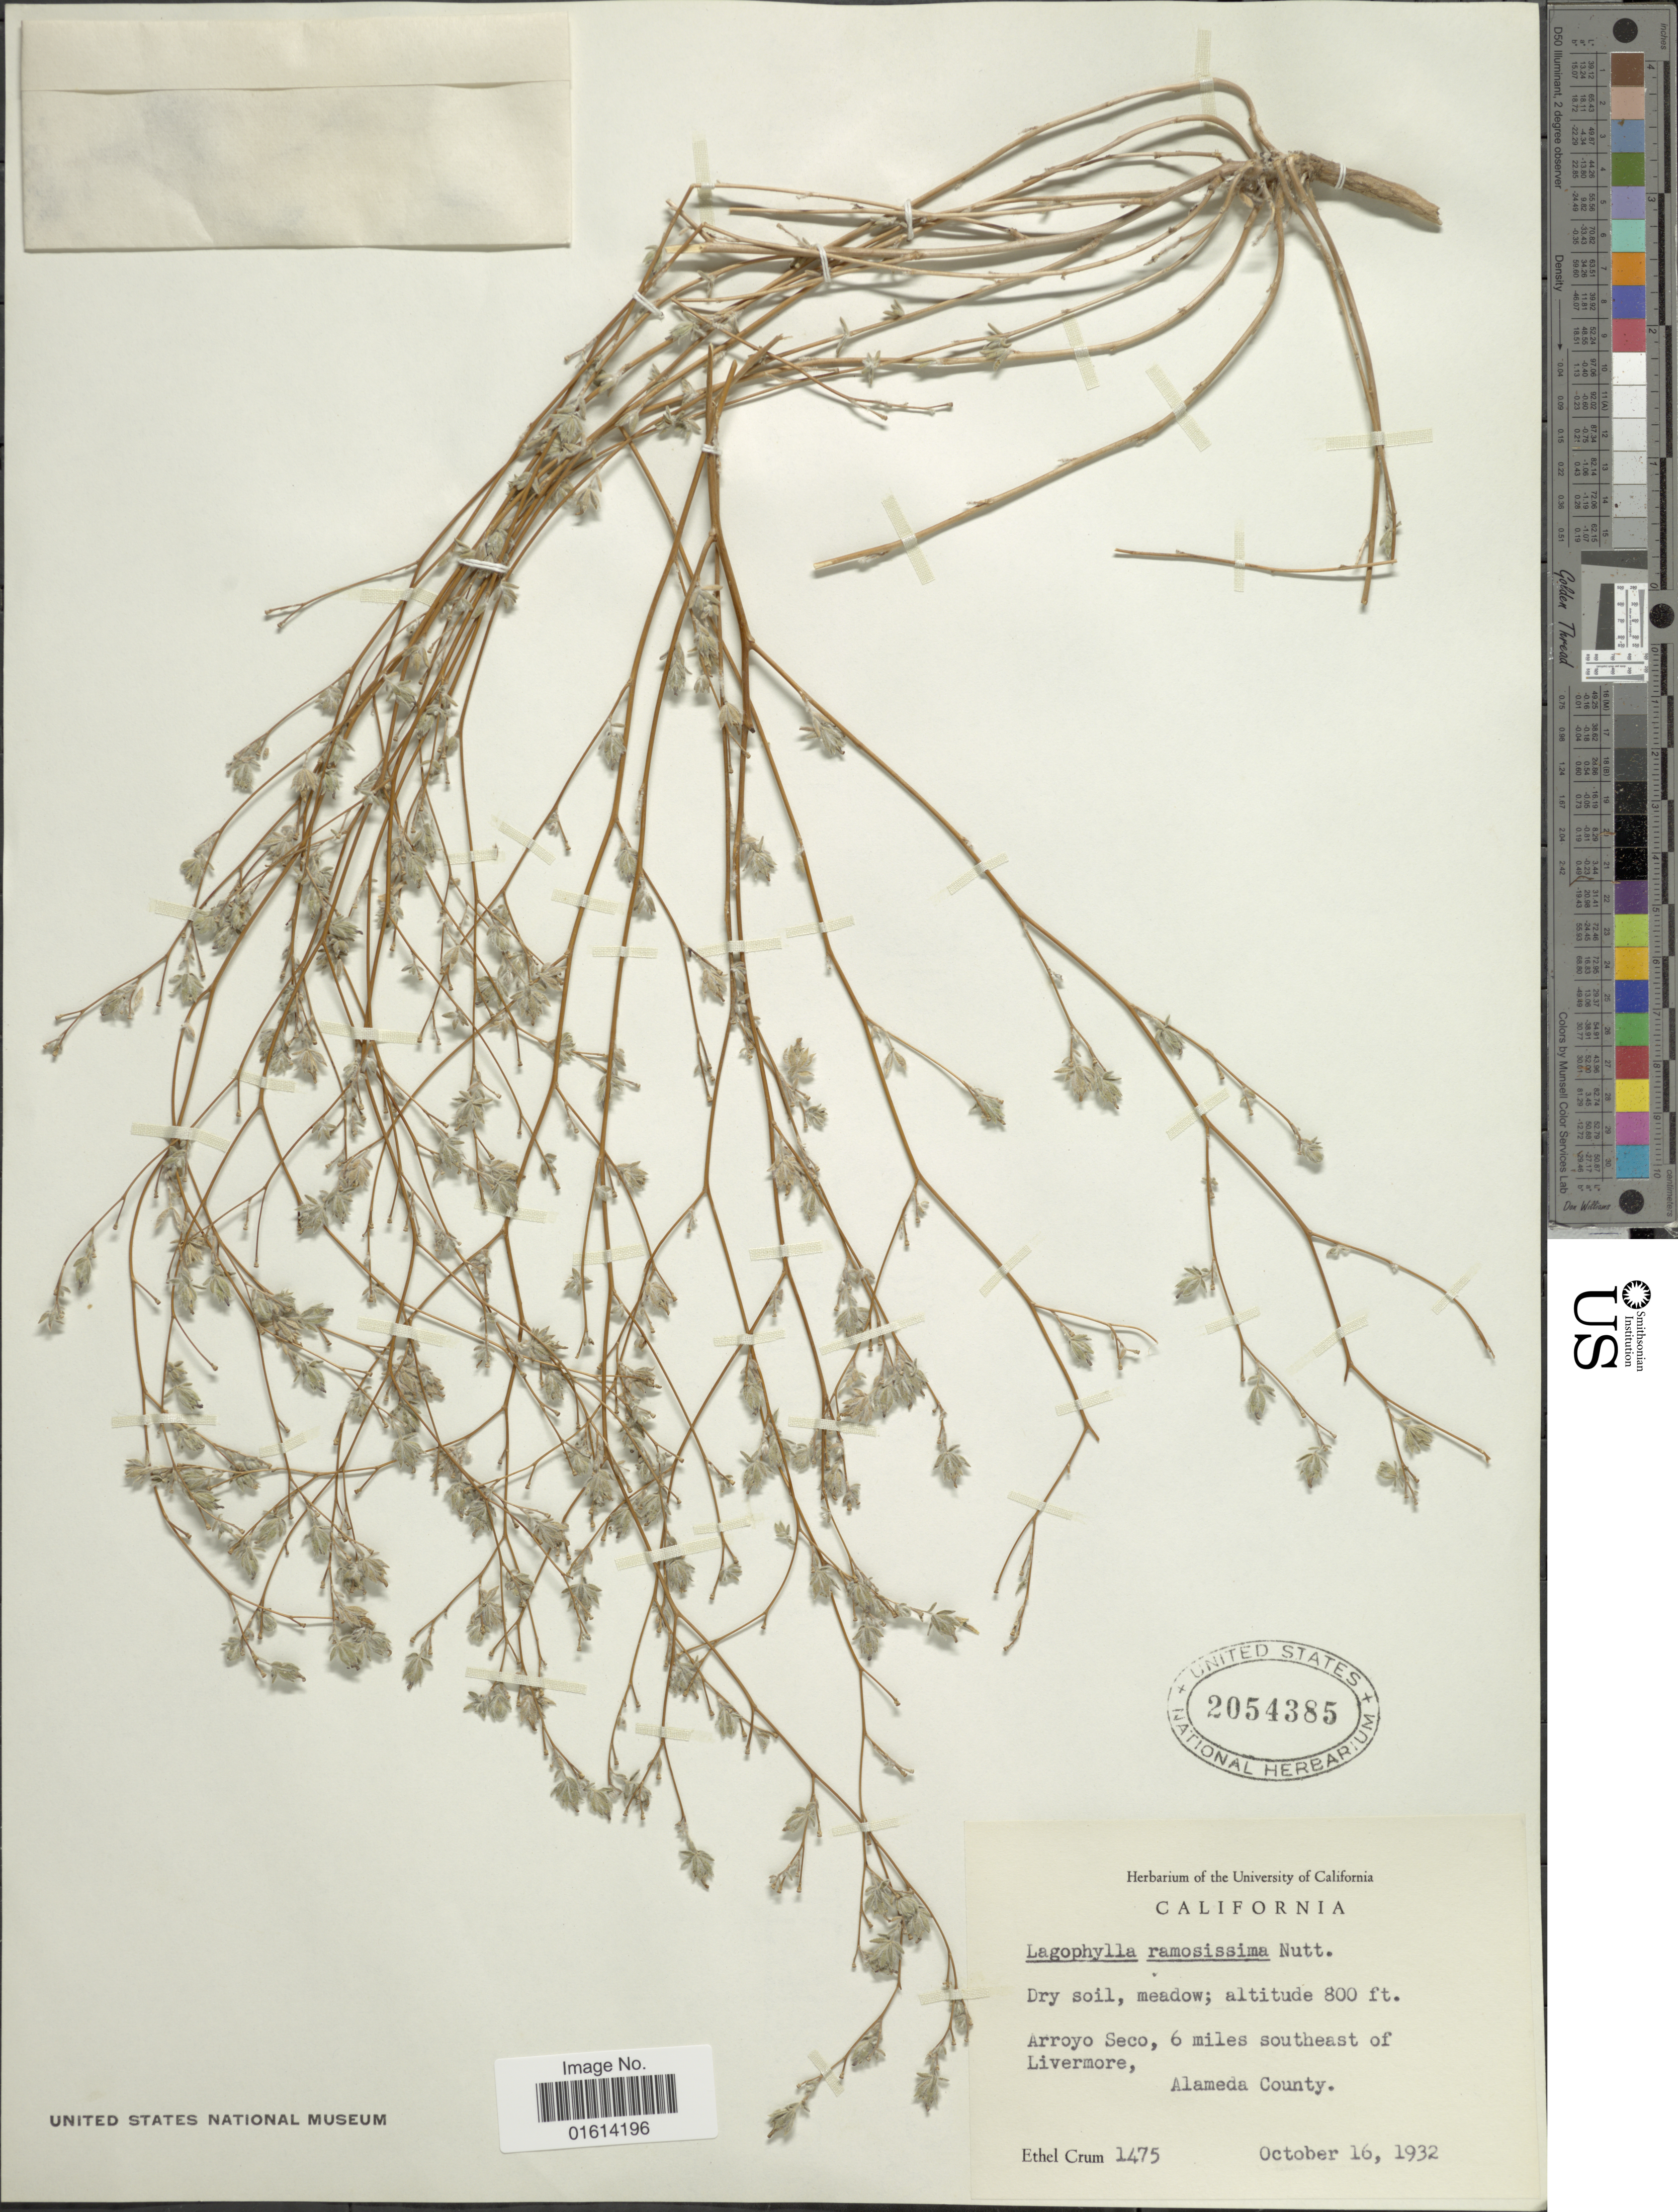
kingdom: Plantae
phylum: Tracheophyta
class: Magnoliopsida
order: Asterales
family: Asteraceae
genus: Lagophylla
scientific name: Lagophylla ramosissima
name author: Nutt.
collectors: E. K. Crum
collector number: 1475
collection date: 1932-10-16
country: United States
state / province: California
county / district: Alameda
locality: Arroyo Seco, 6 miles southeast of Livermore, Alameda County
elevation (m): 244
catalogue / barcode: US 2054385